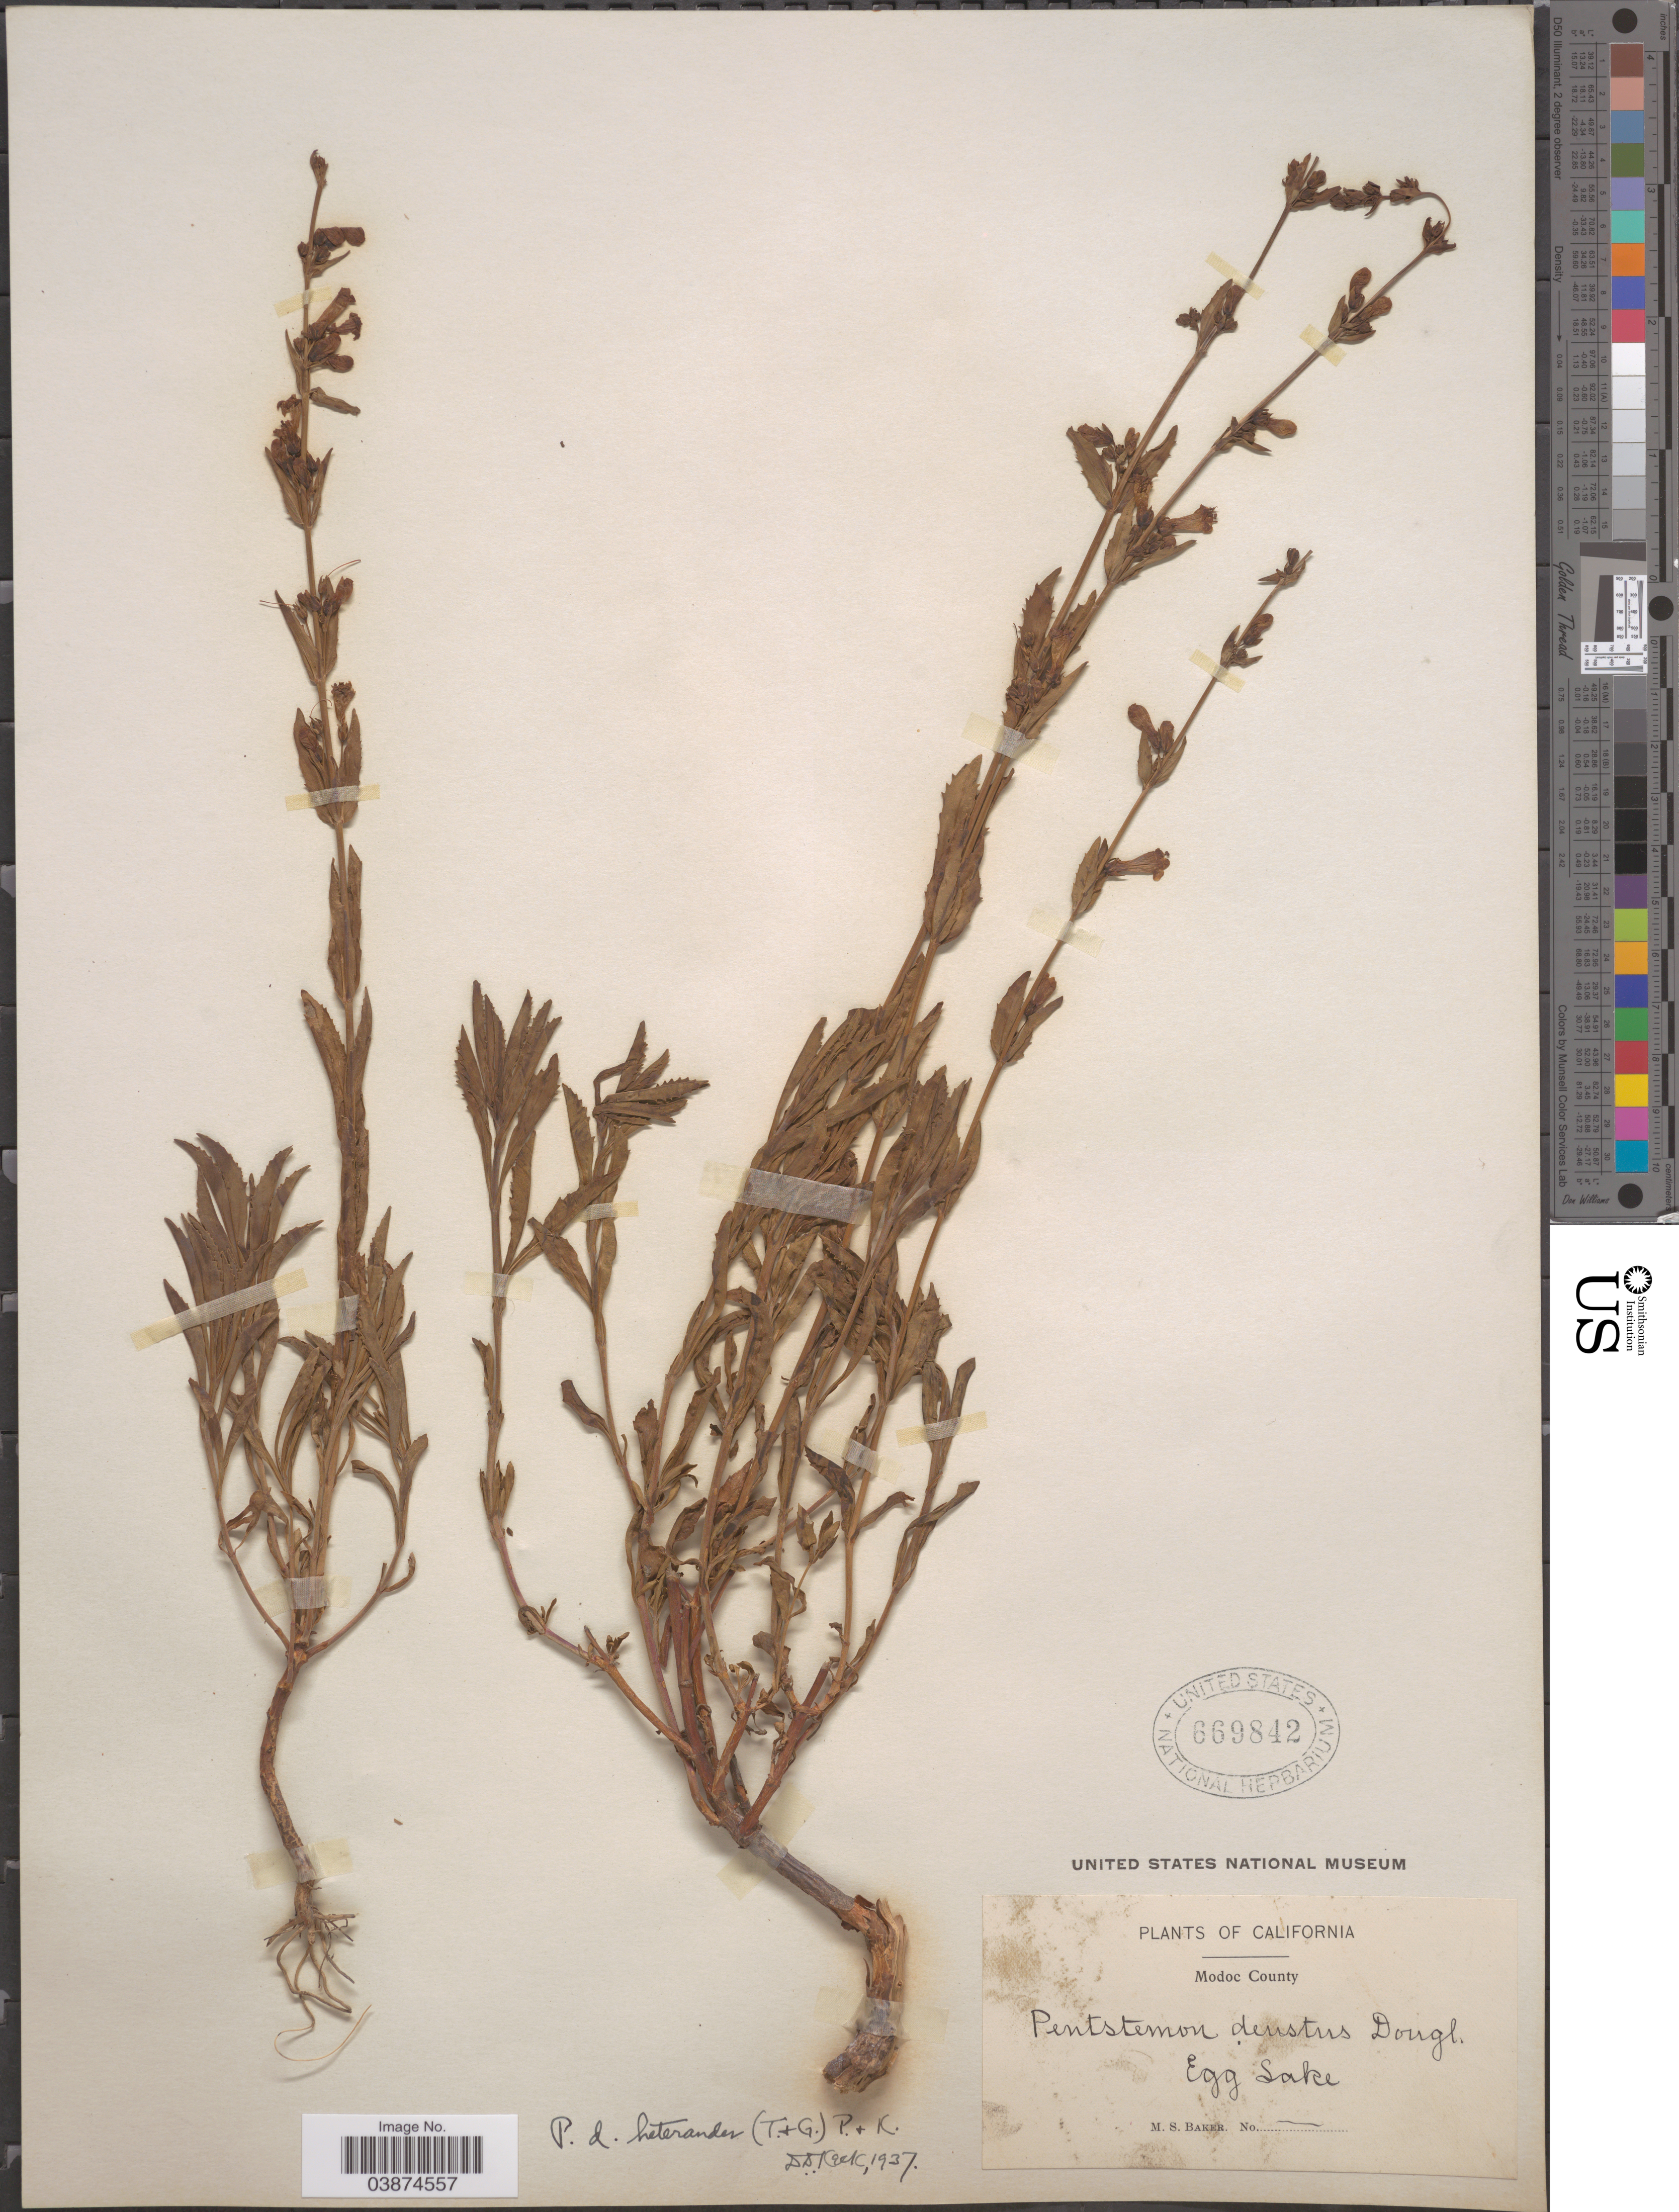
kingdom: Plantae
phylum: Tracheophyta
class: Magnoliopsida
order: Lamiales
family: Plantaginaceae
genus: Penstemon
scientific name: Penstemon deustus var. heterander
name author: (Torr. & A. Gray) Cronquist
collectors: M. S. Baker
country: United States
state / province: California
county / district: Modoc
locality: Modoc County. Egg Lake.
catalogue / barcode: US 669842